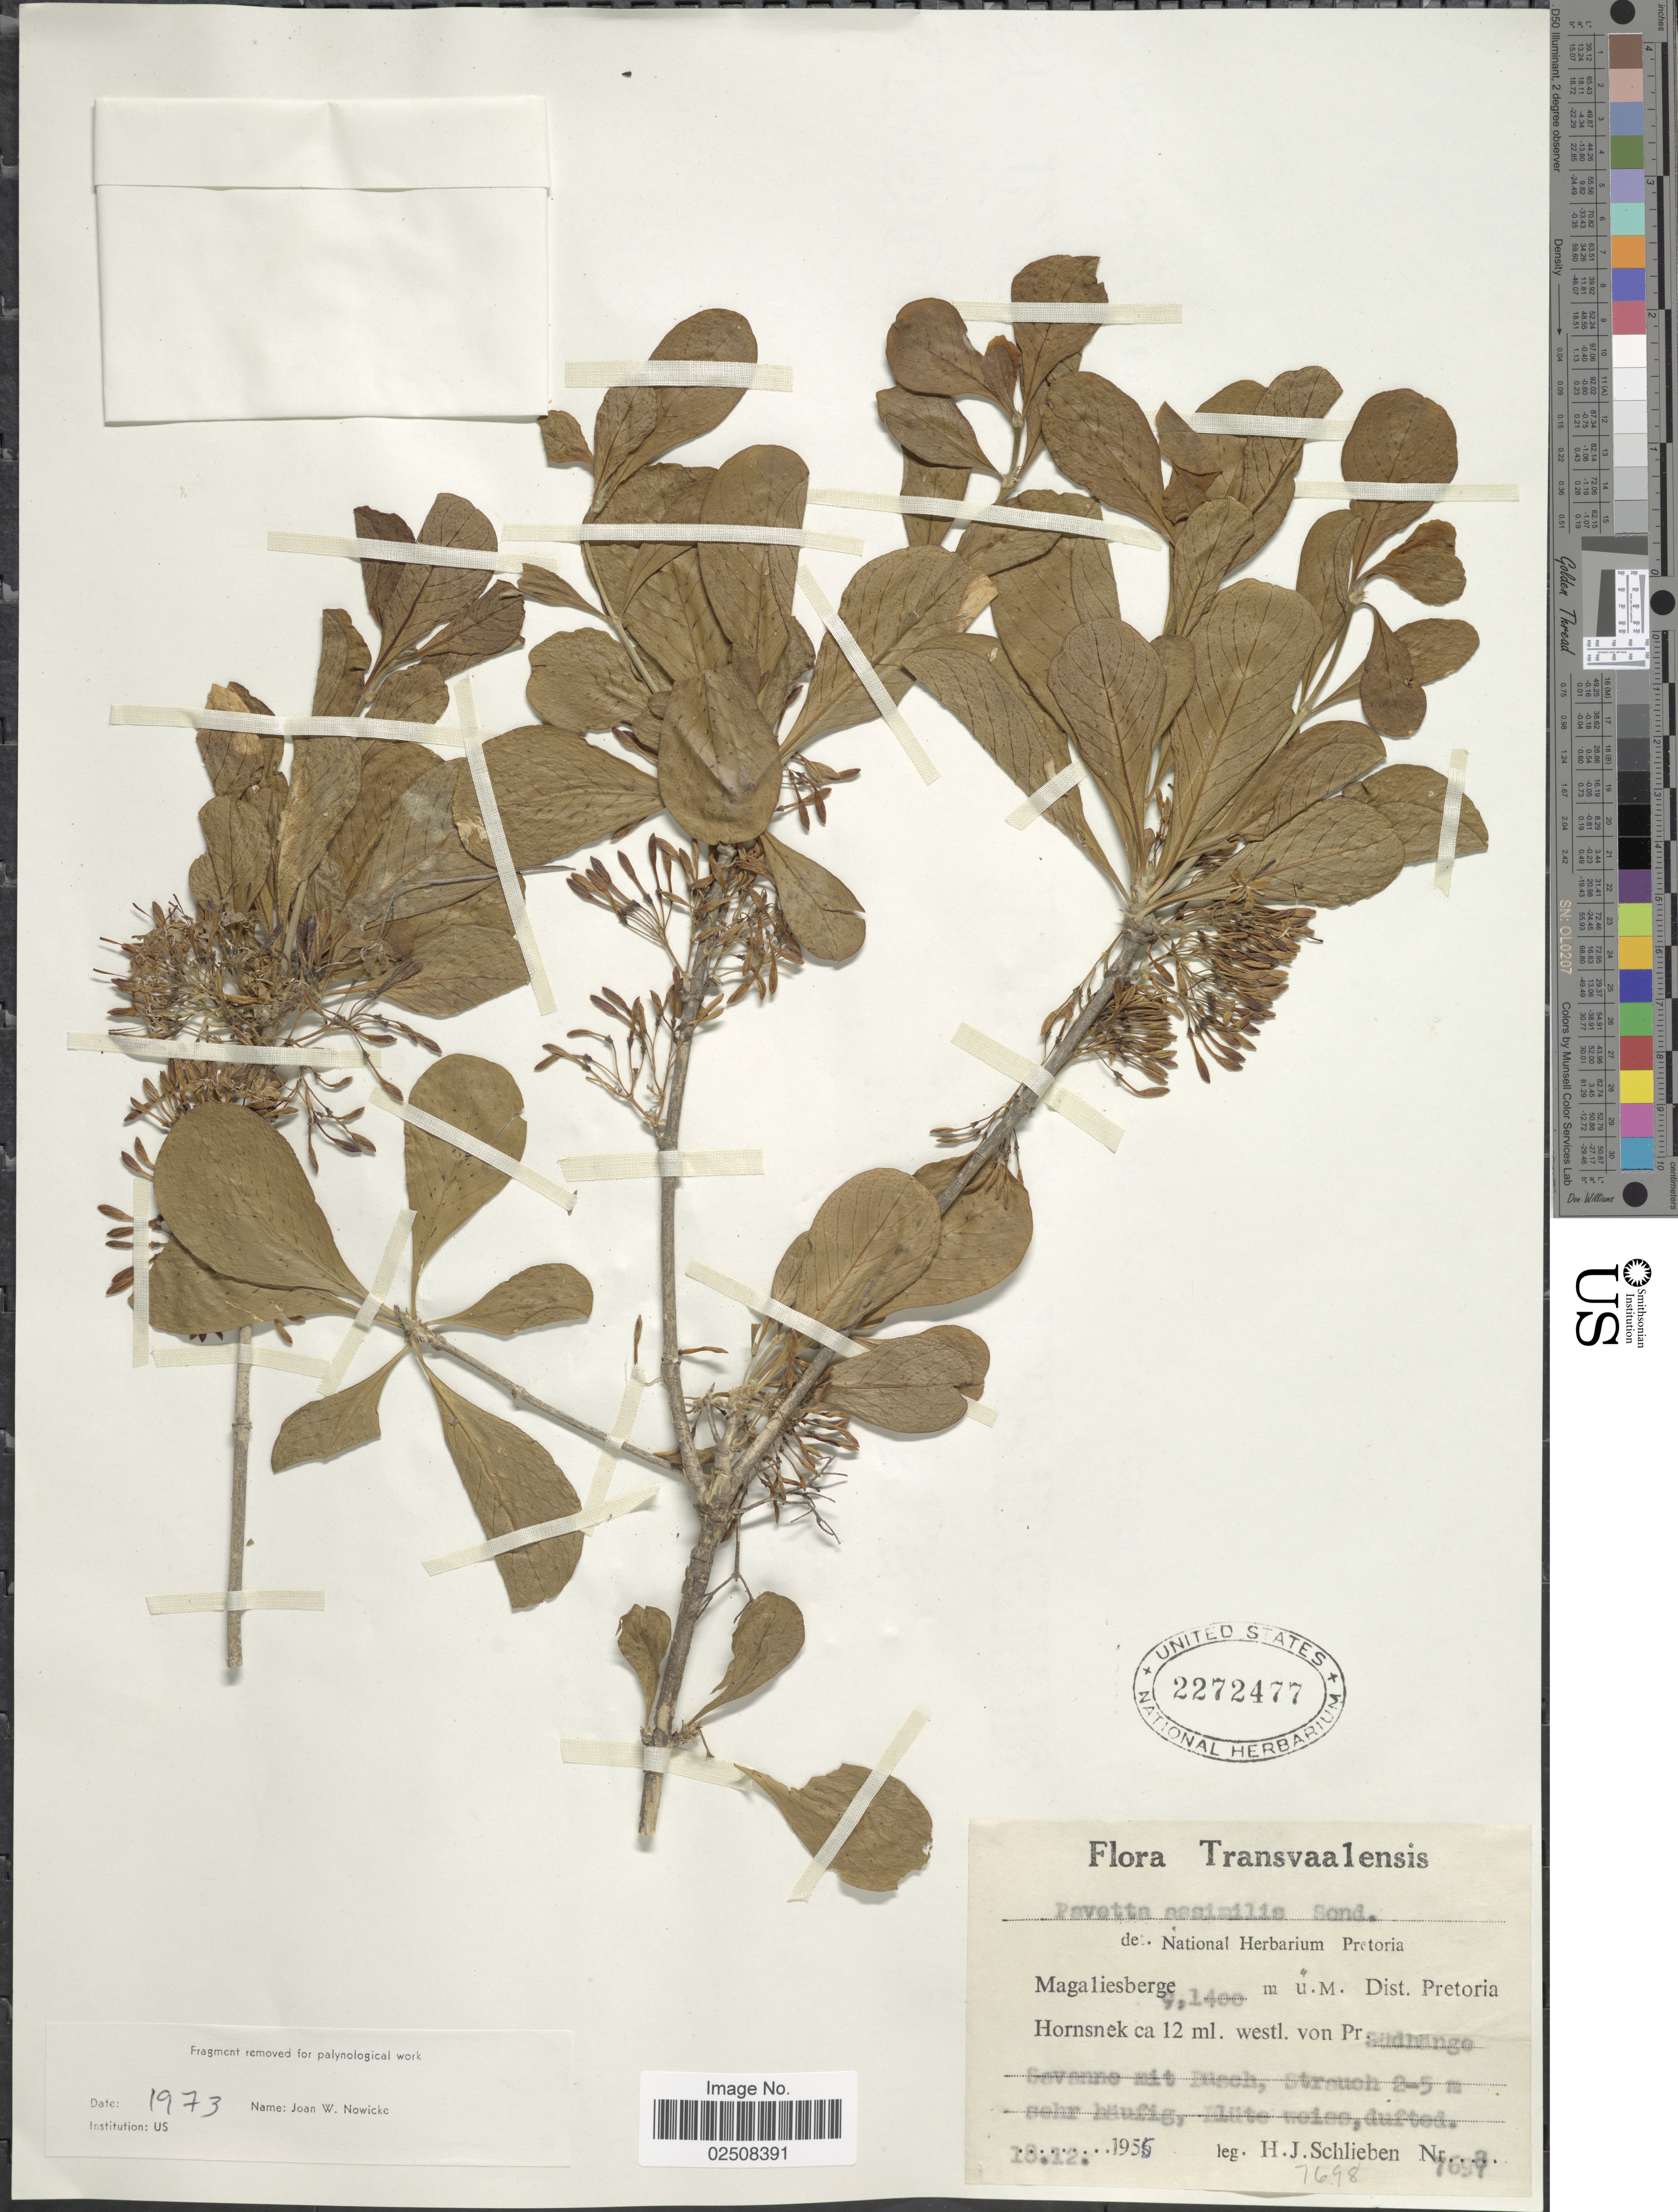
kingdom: Plantae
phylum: Tracheophyta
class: Magnoliopsida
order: Gentianales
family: Rubiaceae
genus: Pavetta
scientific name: Pavetta assimilis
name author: Sond.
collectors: H. J. Schlieben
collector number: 7698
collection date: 1955-12-18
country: South Africa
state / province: Gauteng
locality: Transvaalensis. Magaliesberge. Distr. Pretoria. Hornsnek ca 12 ml. westl. von Pr.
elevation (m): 1400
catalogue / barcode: US 2272477